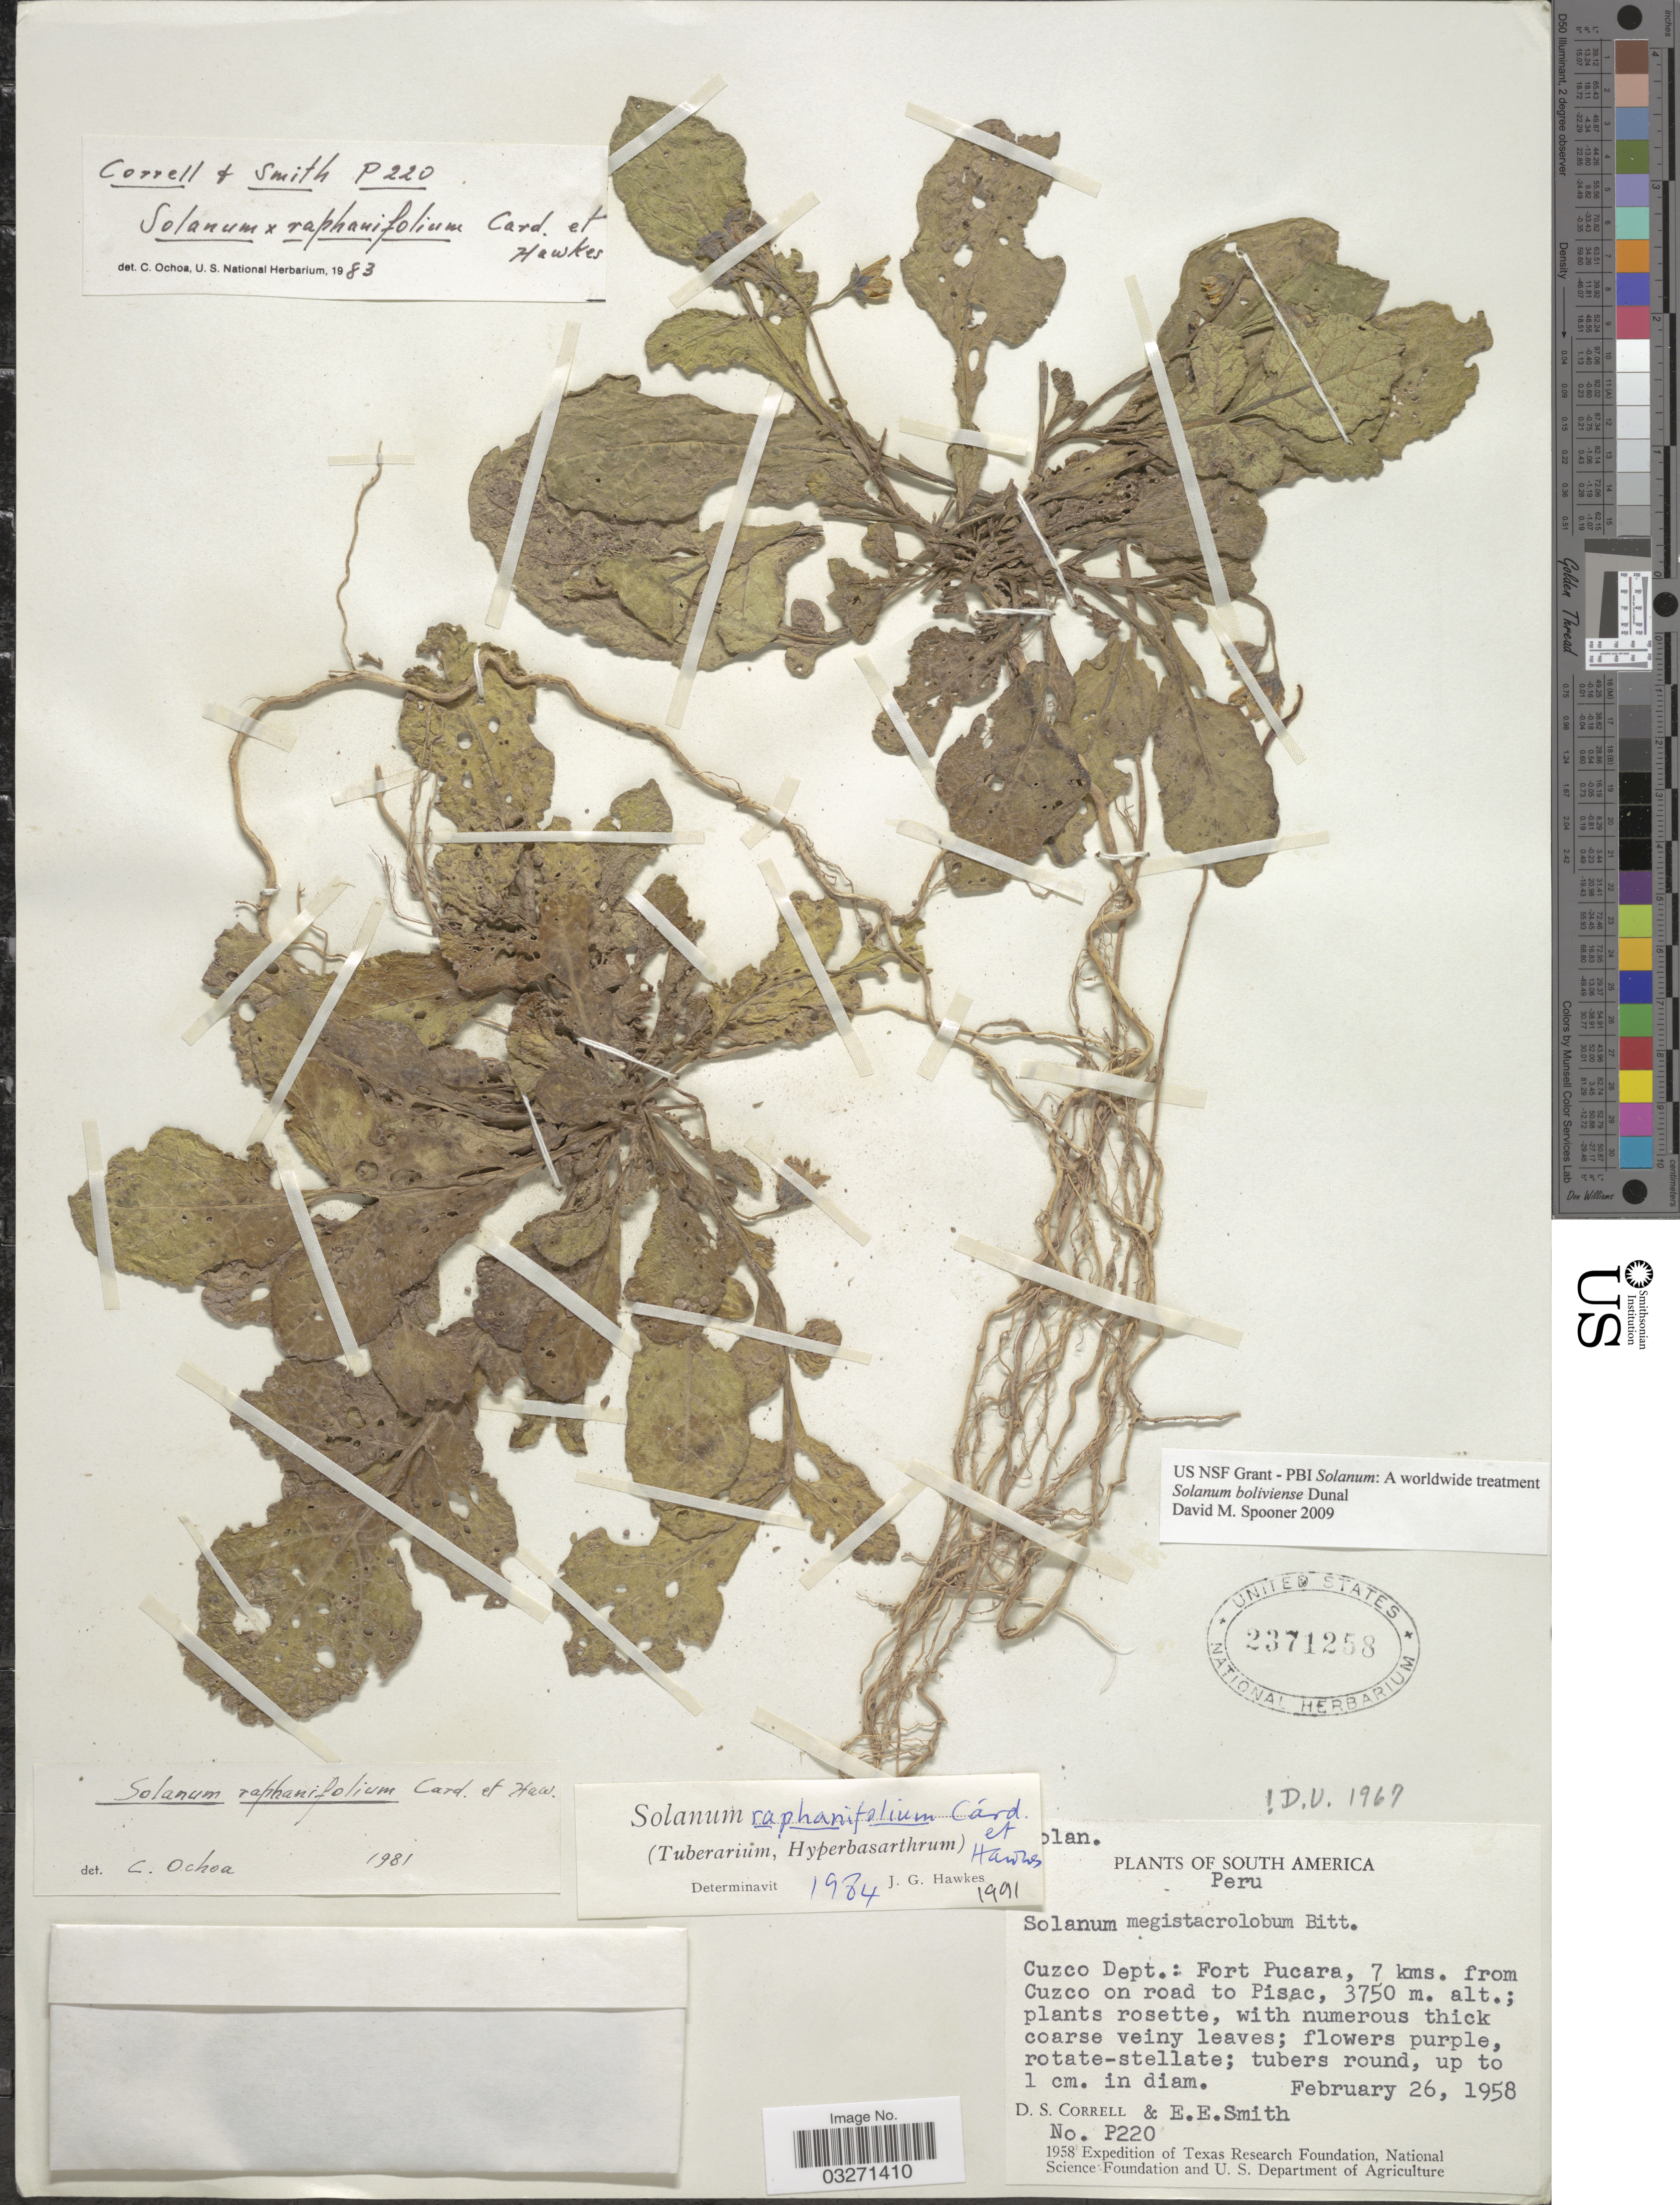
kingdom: Plantae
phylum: Tracheophyta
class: Magnoliopsida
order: Solanales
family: Solanaceae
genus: Solanum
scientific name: Solanum boliviense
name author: Dunal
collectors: D. S. Correll & E. E. Smith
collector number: P220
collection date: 1958-02-26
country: Peru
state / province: Cusco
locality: Cuzco Dept.: Fort Pucara, 7 kms. from Cuzco on road to Pisac.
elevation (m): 3750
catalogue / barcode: US 2371258